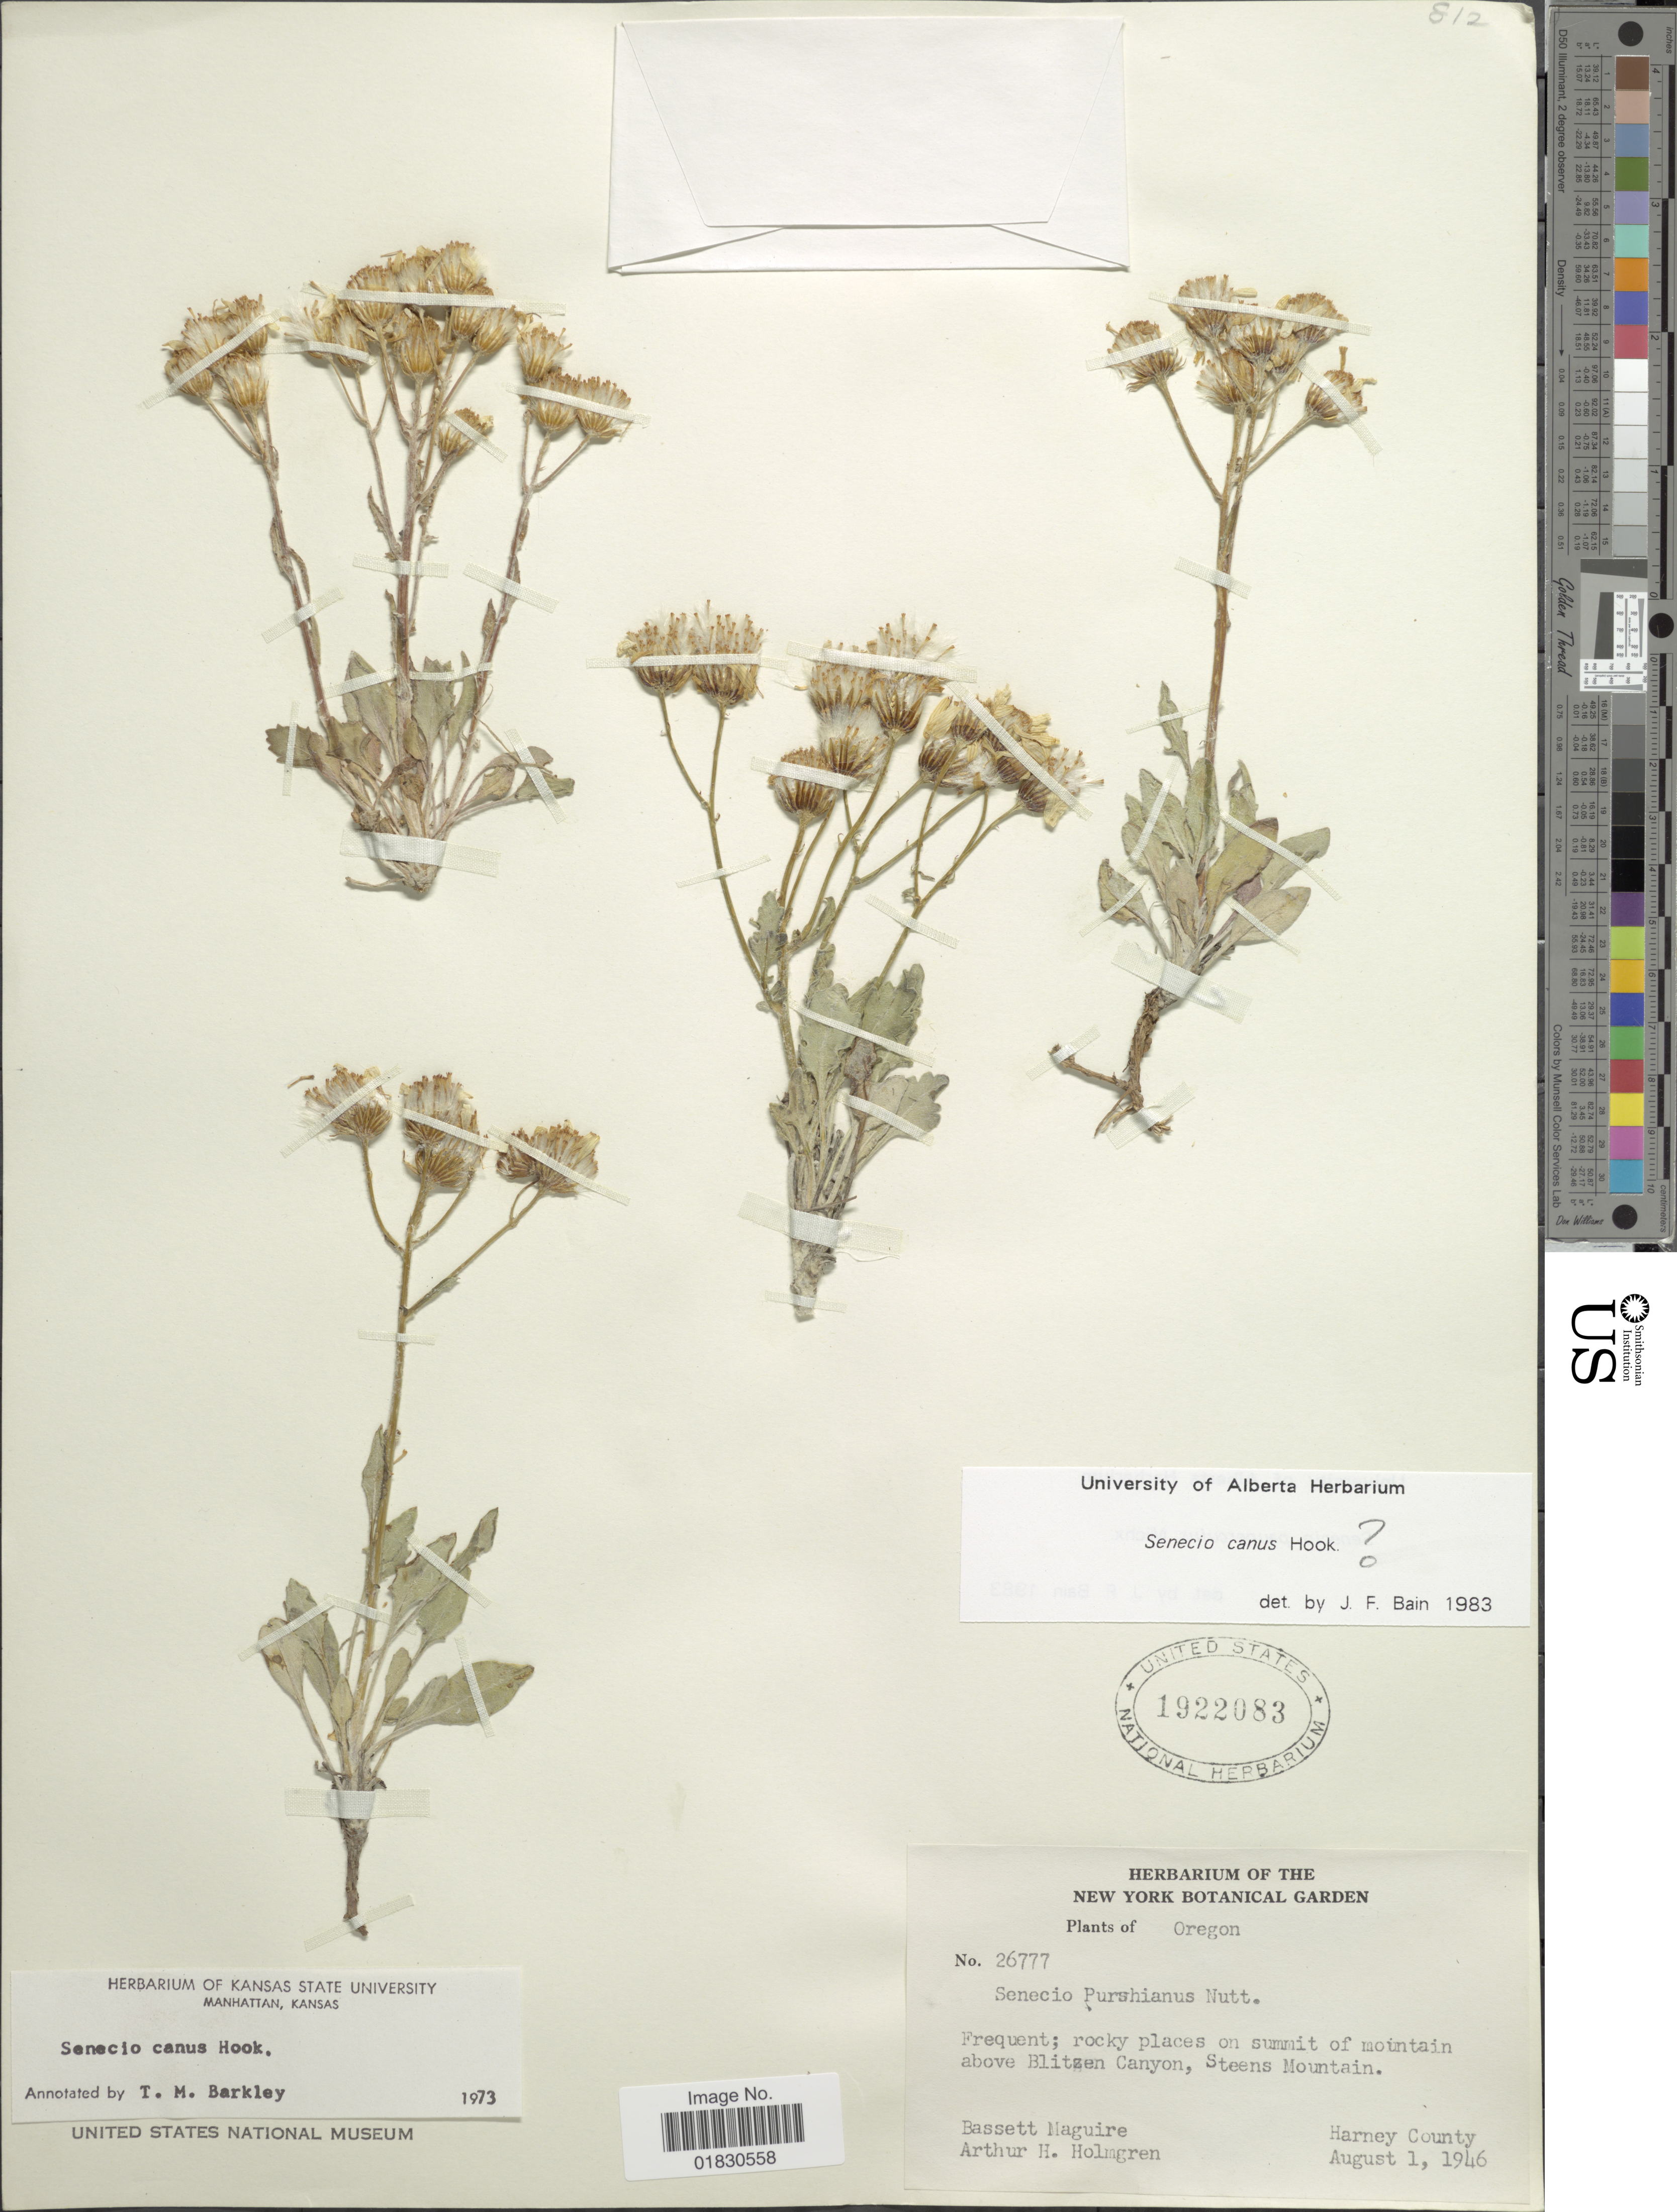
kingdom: Plantae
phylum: Tracheophyta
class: Magnoliopsida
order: Asterales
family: Asteraceae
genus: Packera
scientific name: Packera cana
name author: (Hook.) W.A. Weber & Á. Löve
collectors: B. Maguire & A. H. Holmgren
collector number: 26777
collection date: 1946-08-01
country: United States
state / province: Oregon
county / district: Harney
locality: Rocky places on summit of mountain above Blitzen Canyon, Steens Mountains, Harney County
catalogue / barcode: US 1922083